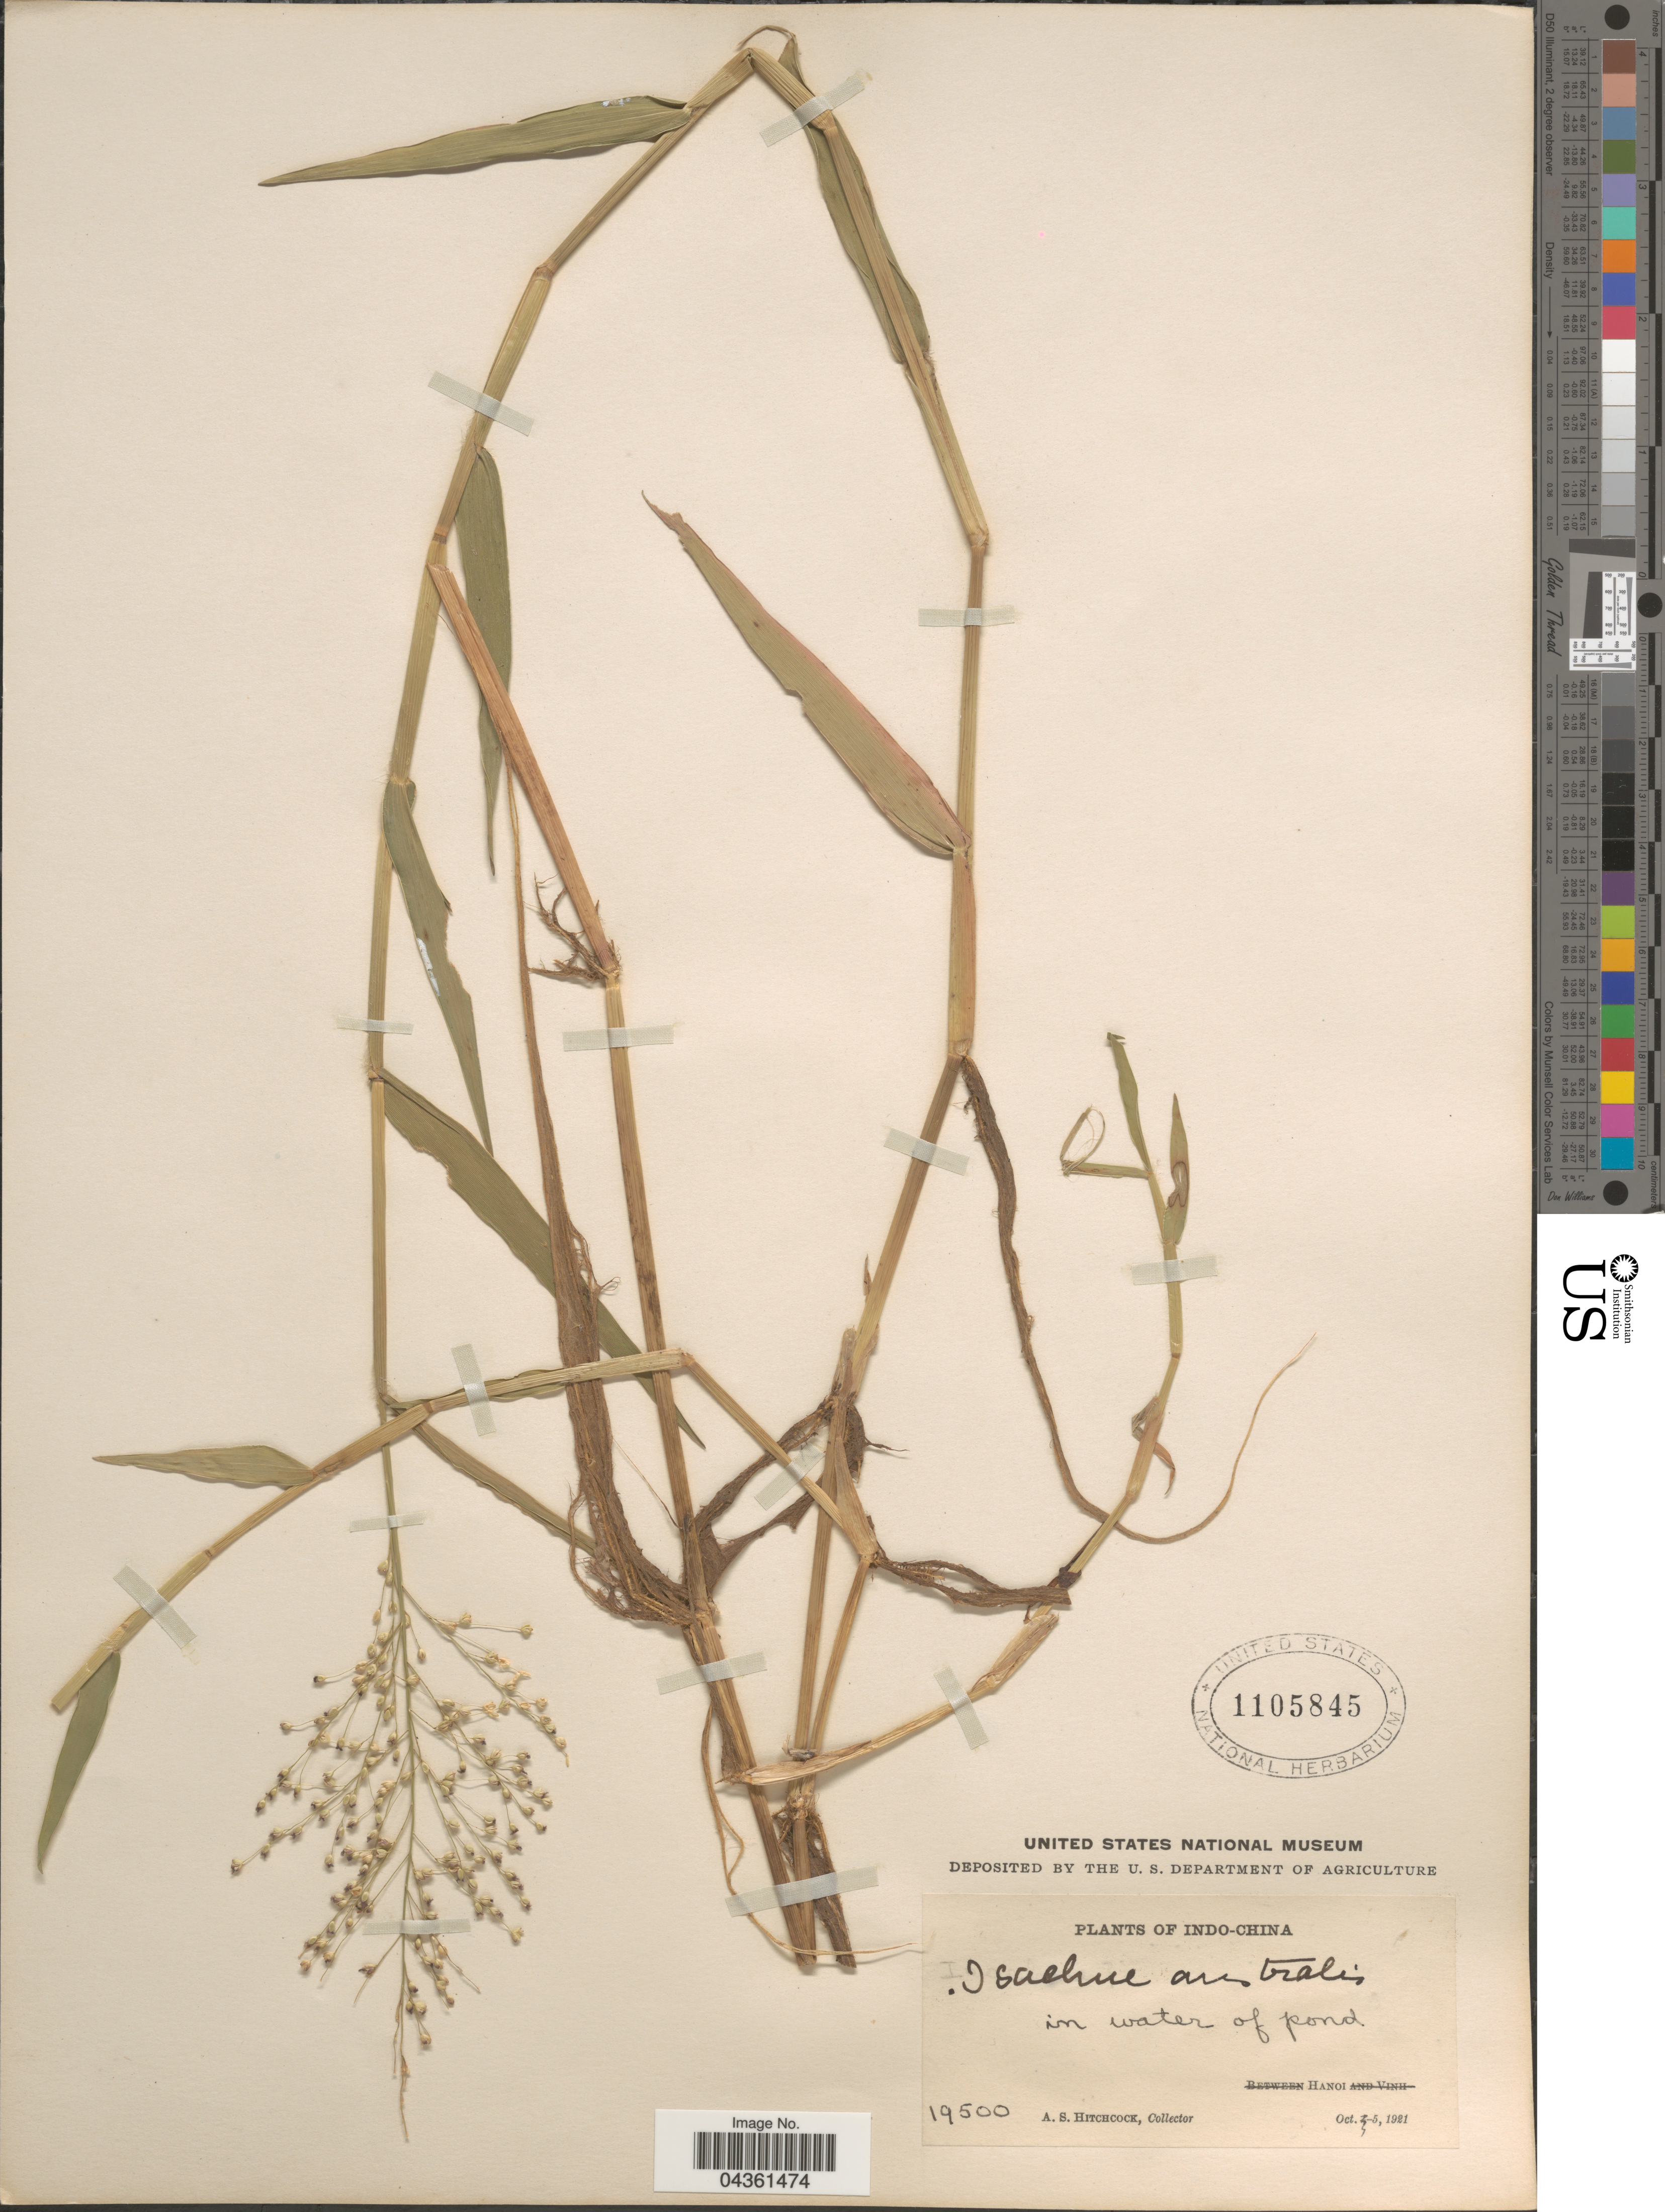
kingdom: Plantae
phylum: Tracheophyta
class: Liliopsida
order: Poales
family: Poaceae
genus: Isachne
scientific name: Isachne globosa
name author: (Thunb.) Kuntze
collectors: A. S. Hitchcock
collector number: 19500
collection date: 1921-10-05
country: Vietnam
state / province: Ha Noi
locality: Indo-China. Hanoi.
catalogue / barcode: US 1105845